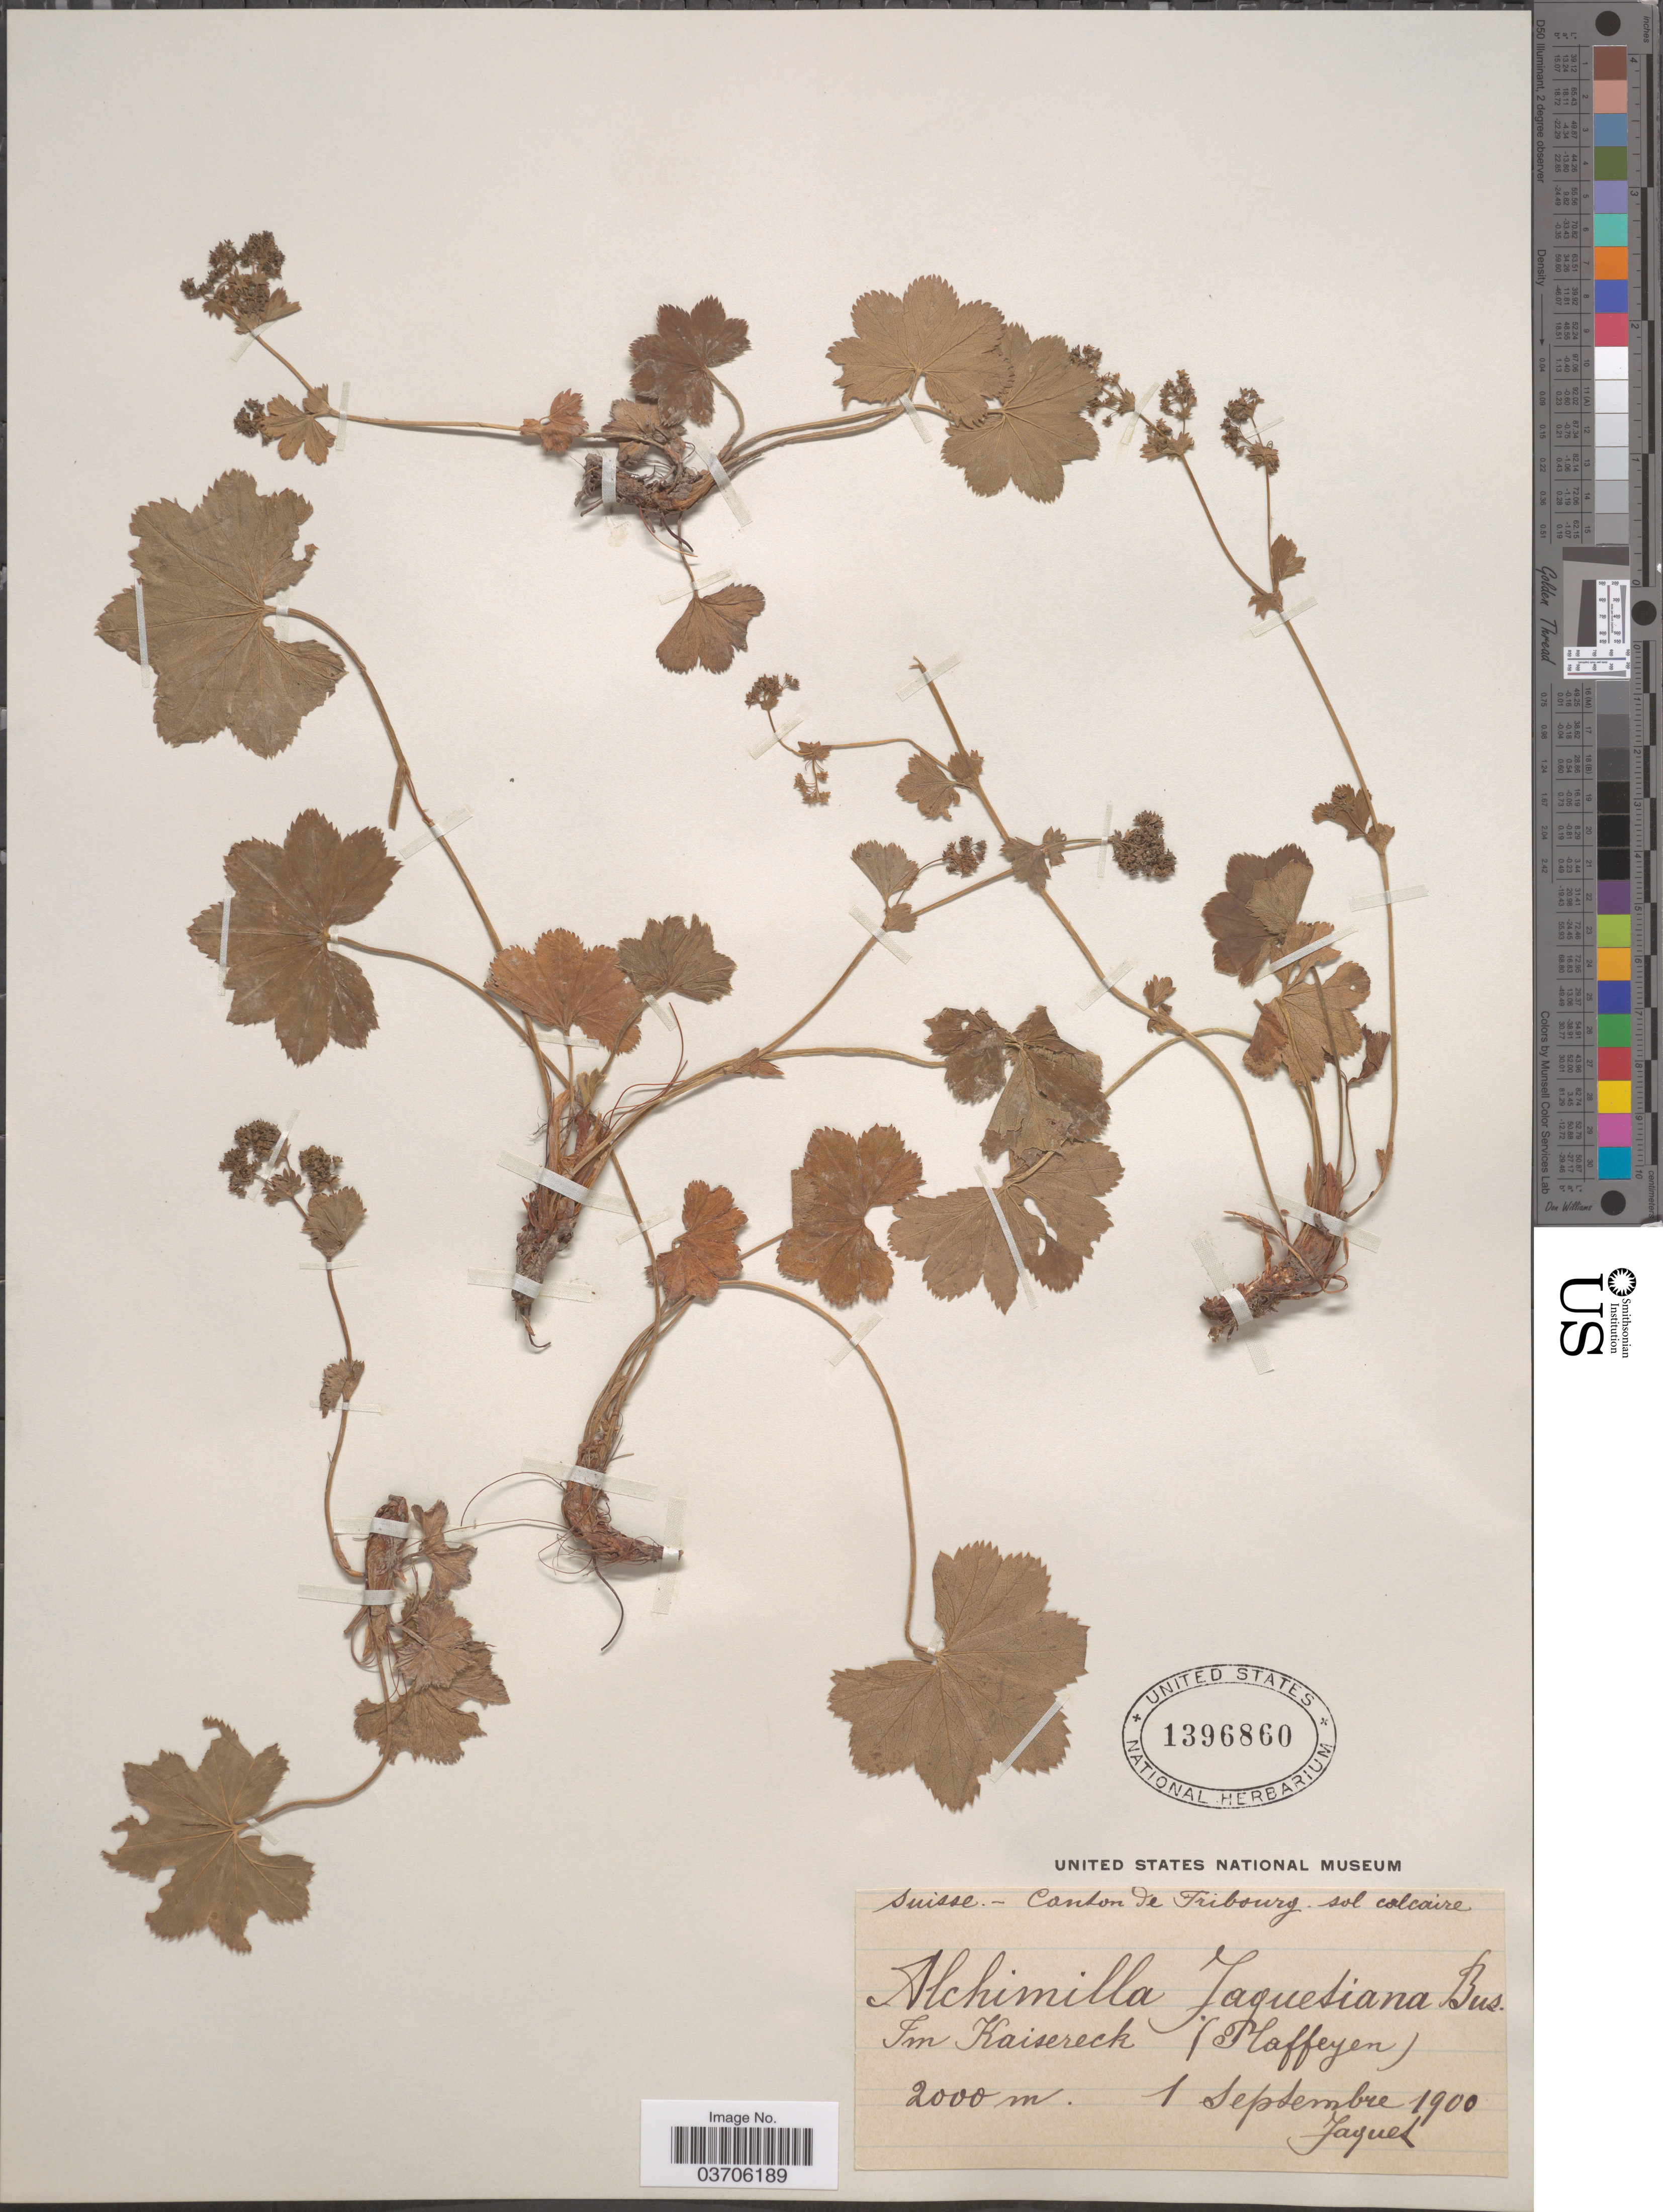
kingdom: Plantae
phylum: Tracheophyta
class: Magnoliopsida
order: Rosales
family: Rosaceae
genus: Alchemilla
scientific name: Alchemilla jaquetiana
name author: Buser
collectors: -. Jaquet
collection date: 1900-09-01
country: Switzerland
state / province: Fribourg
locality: Suisse - Canton de Fribourg. sol calcaire. Im Kaisereck (Plaffeyen).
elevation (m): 2000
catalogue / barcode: US 1396860